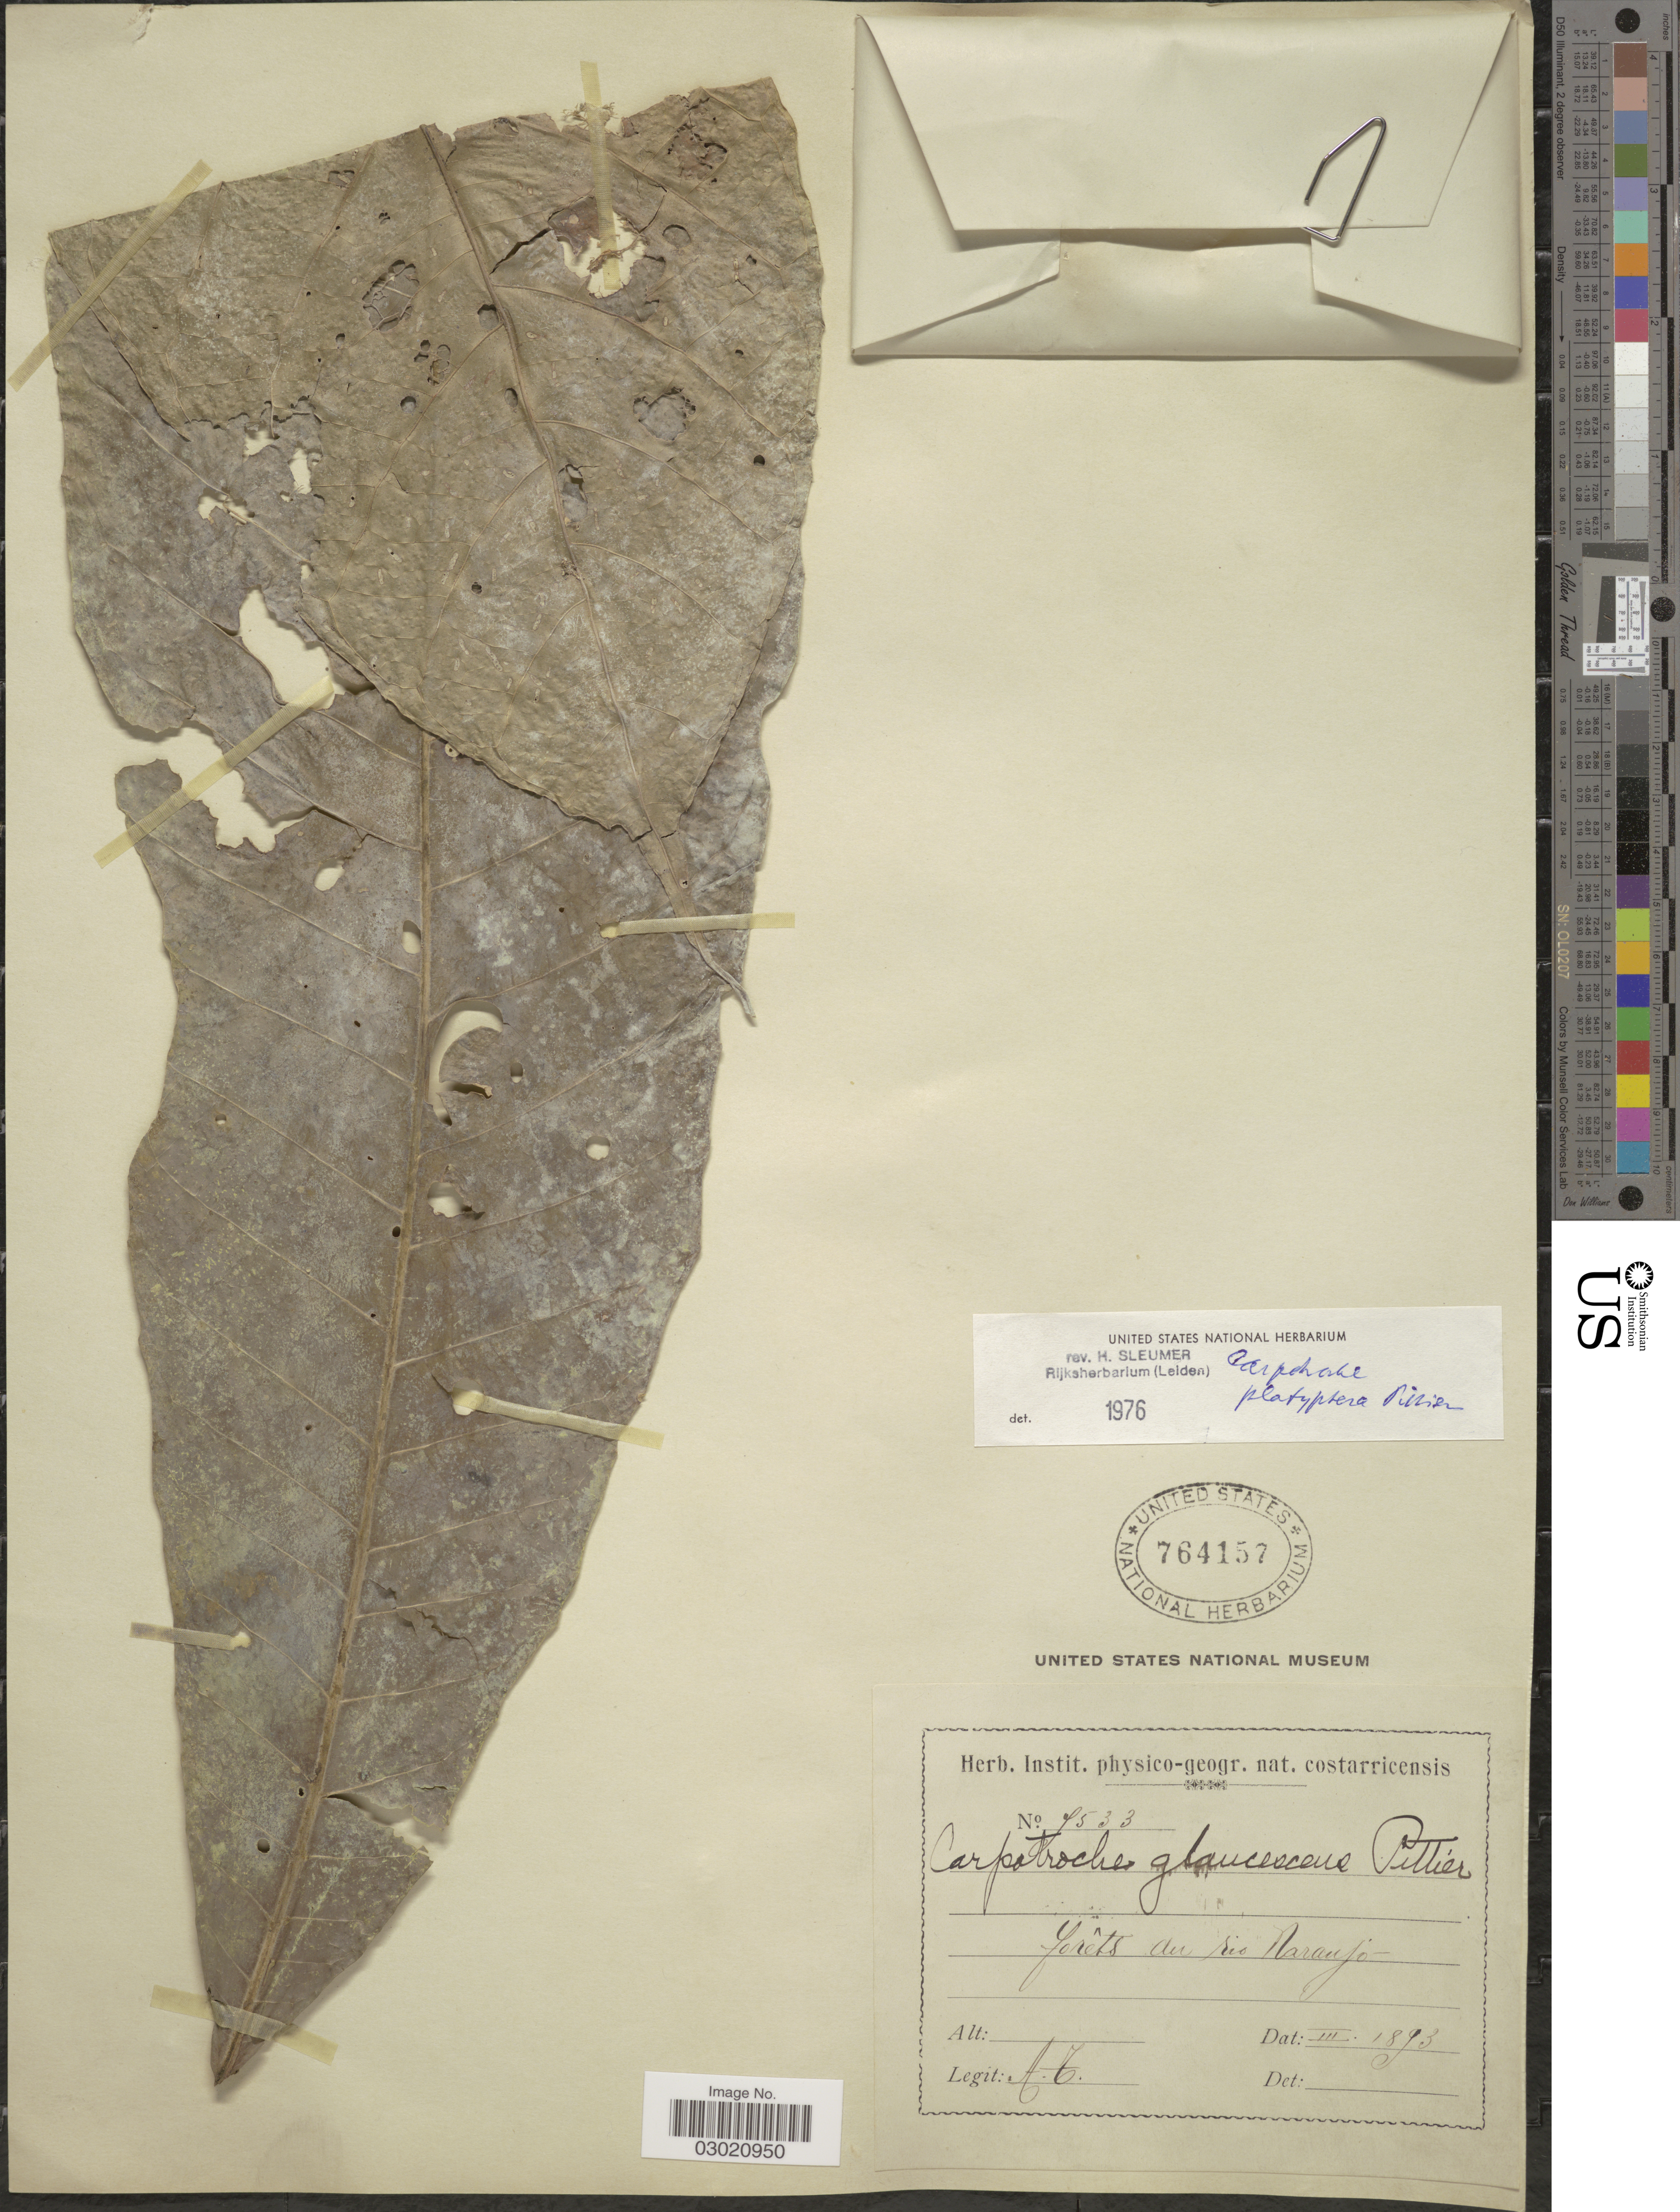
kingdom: Plantae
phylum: Tracheophyta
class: Magnoliopsida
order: Malpighiales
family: Achariaceae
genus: Carpotroche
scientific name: Carpotroche glaucescens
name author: Pittier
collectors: A. T.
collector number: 7533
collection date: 1893-03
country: Costa Rica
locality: Forêts du rio Naranjo.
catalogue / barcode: US 764157